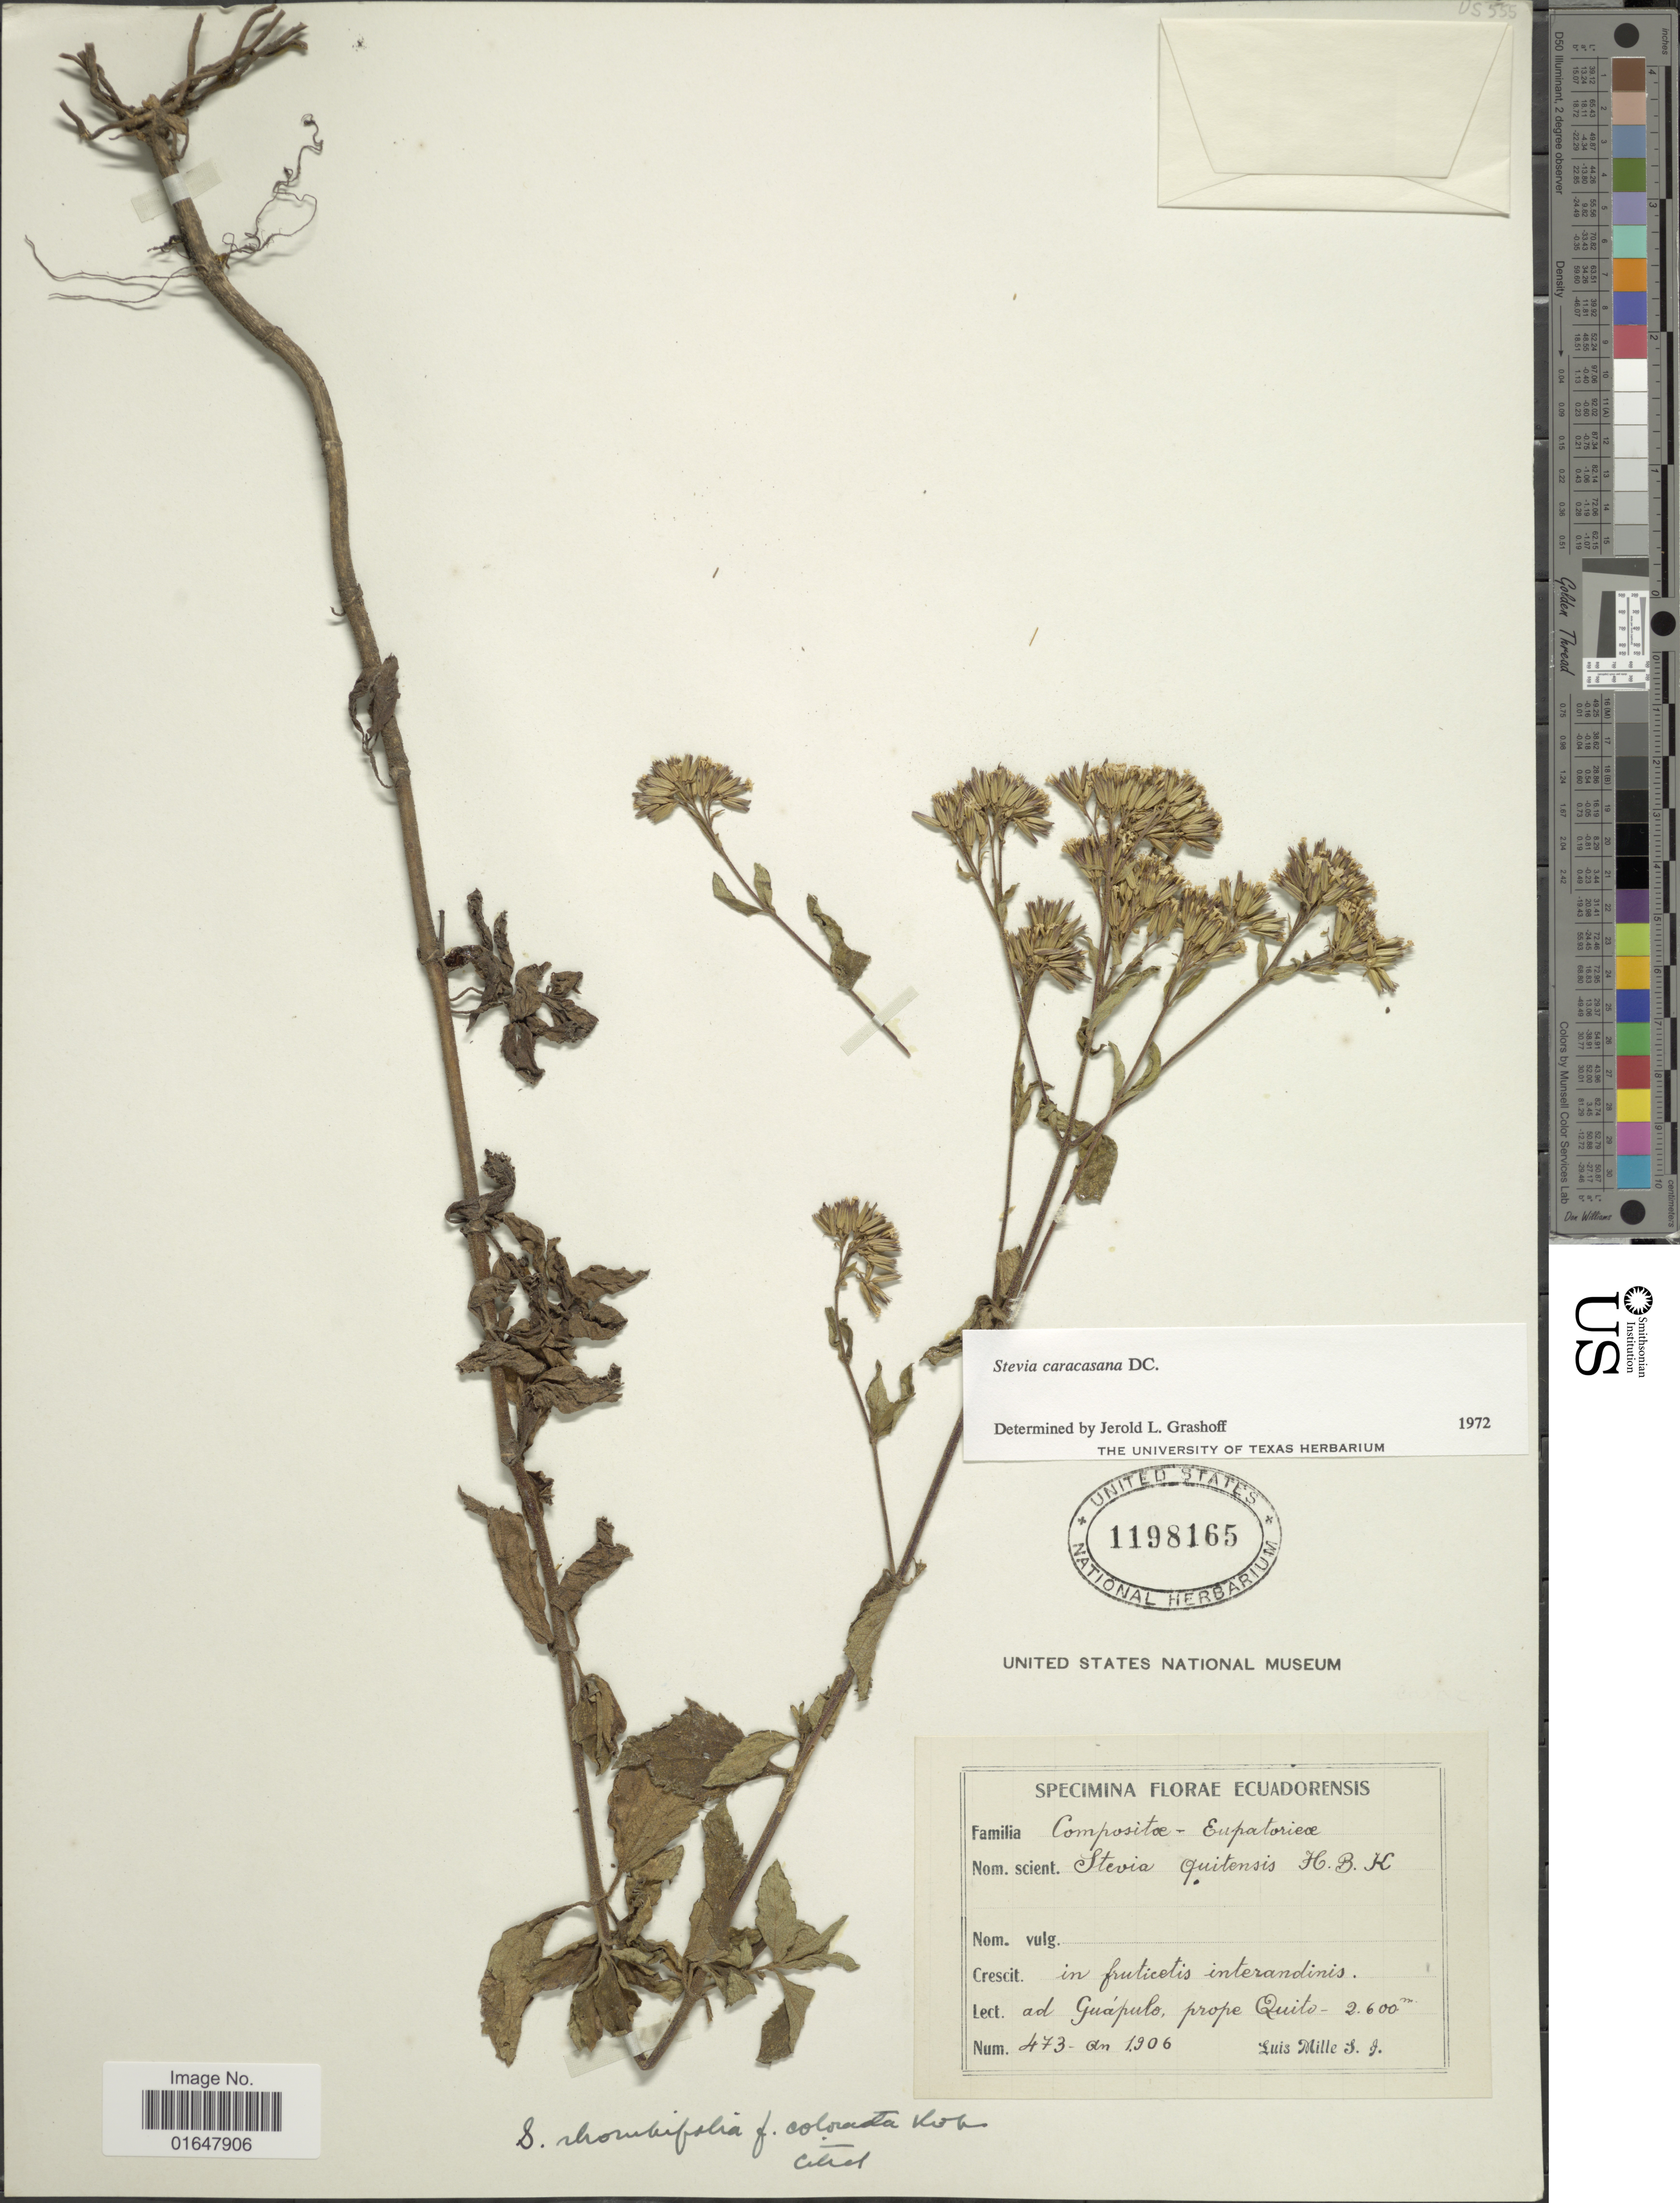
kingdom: Plantae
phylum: Tracheophyta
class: Magnoliopsida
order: Asterales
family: Asteraceae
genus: Stevia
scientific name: Stevia caracasana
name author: DC.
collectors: L. Mille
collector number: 473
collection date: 1906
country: Ecuador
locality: Ad Guapulo prope Quito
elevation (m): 2600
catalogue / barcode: US 1198165